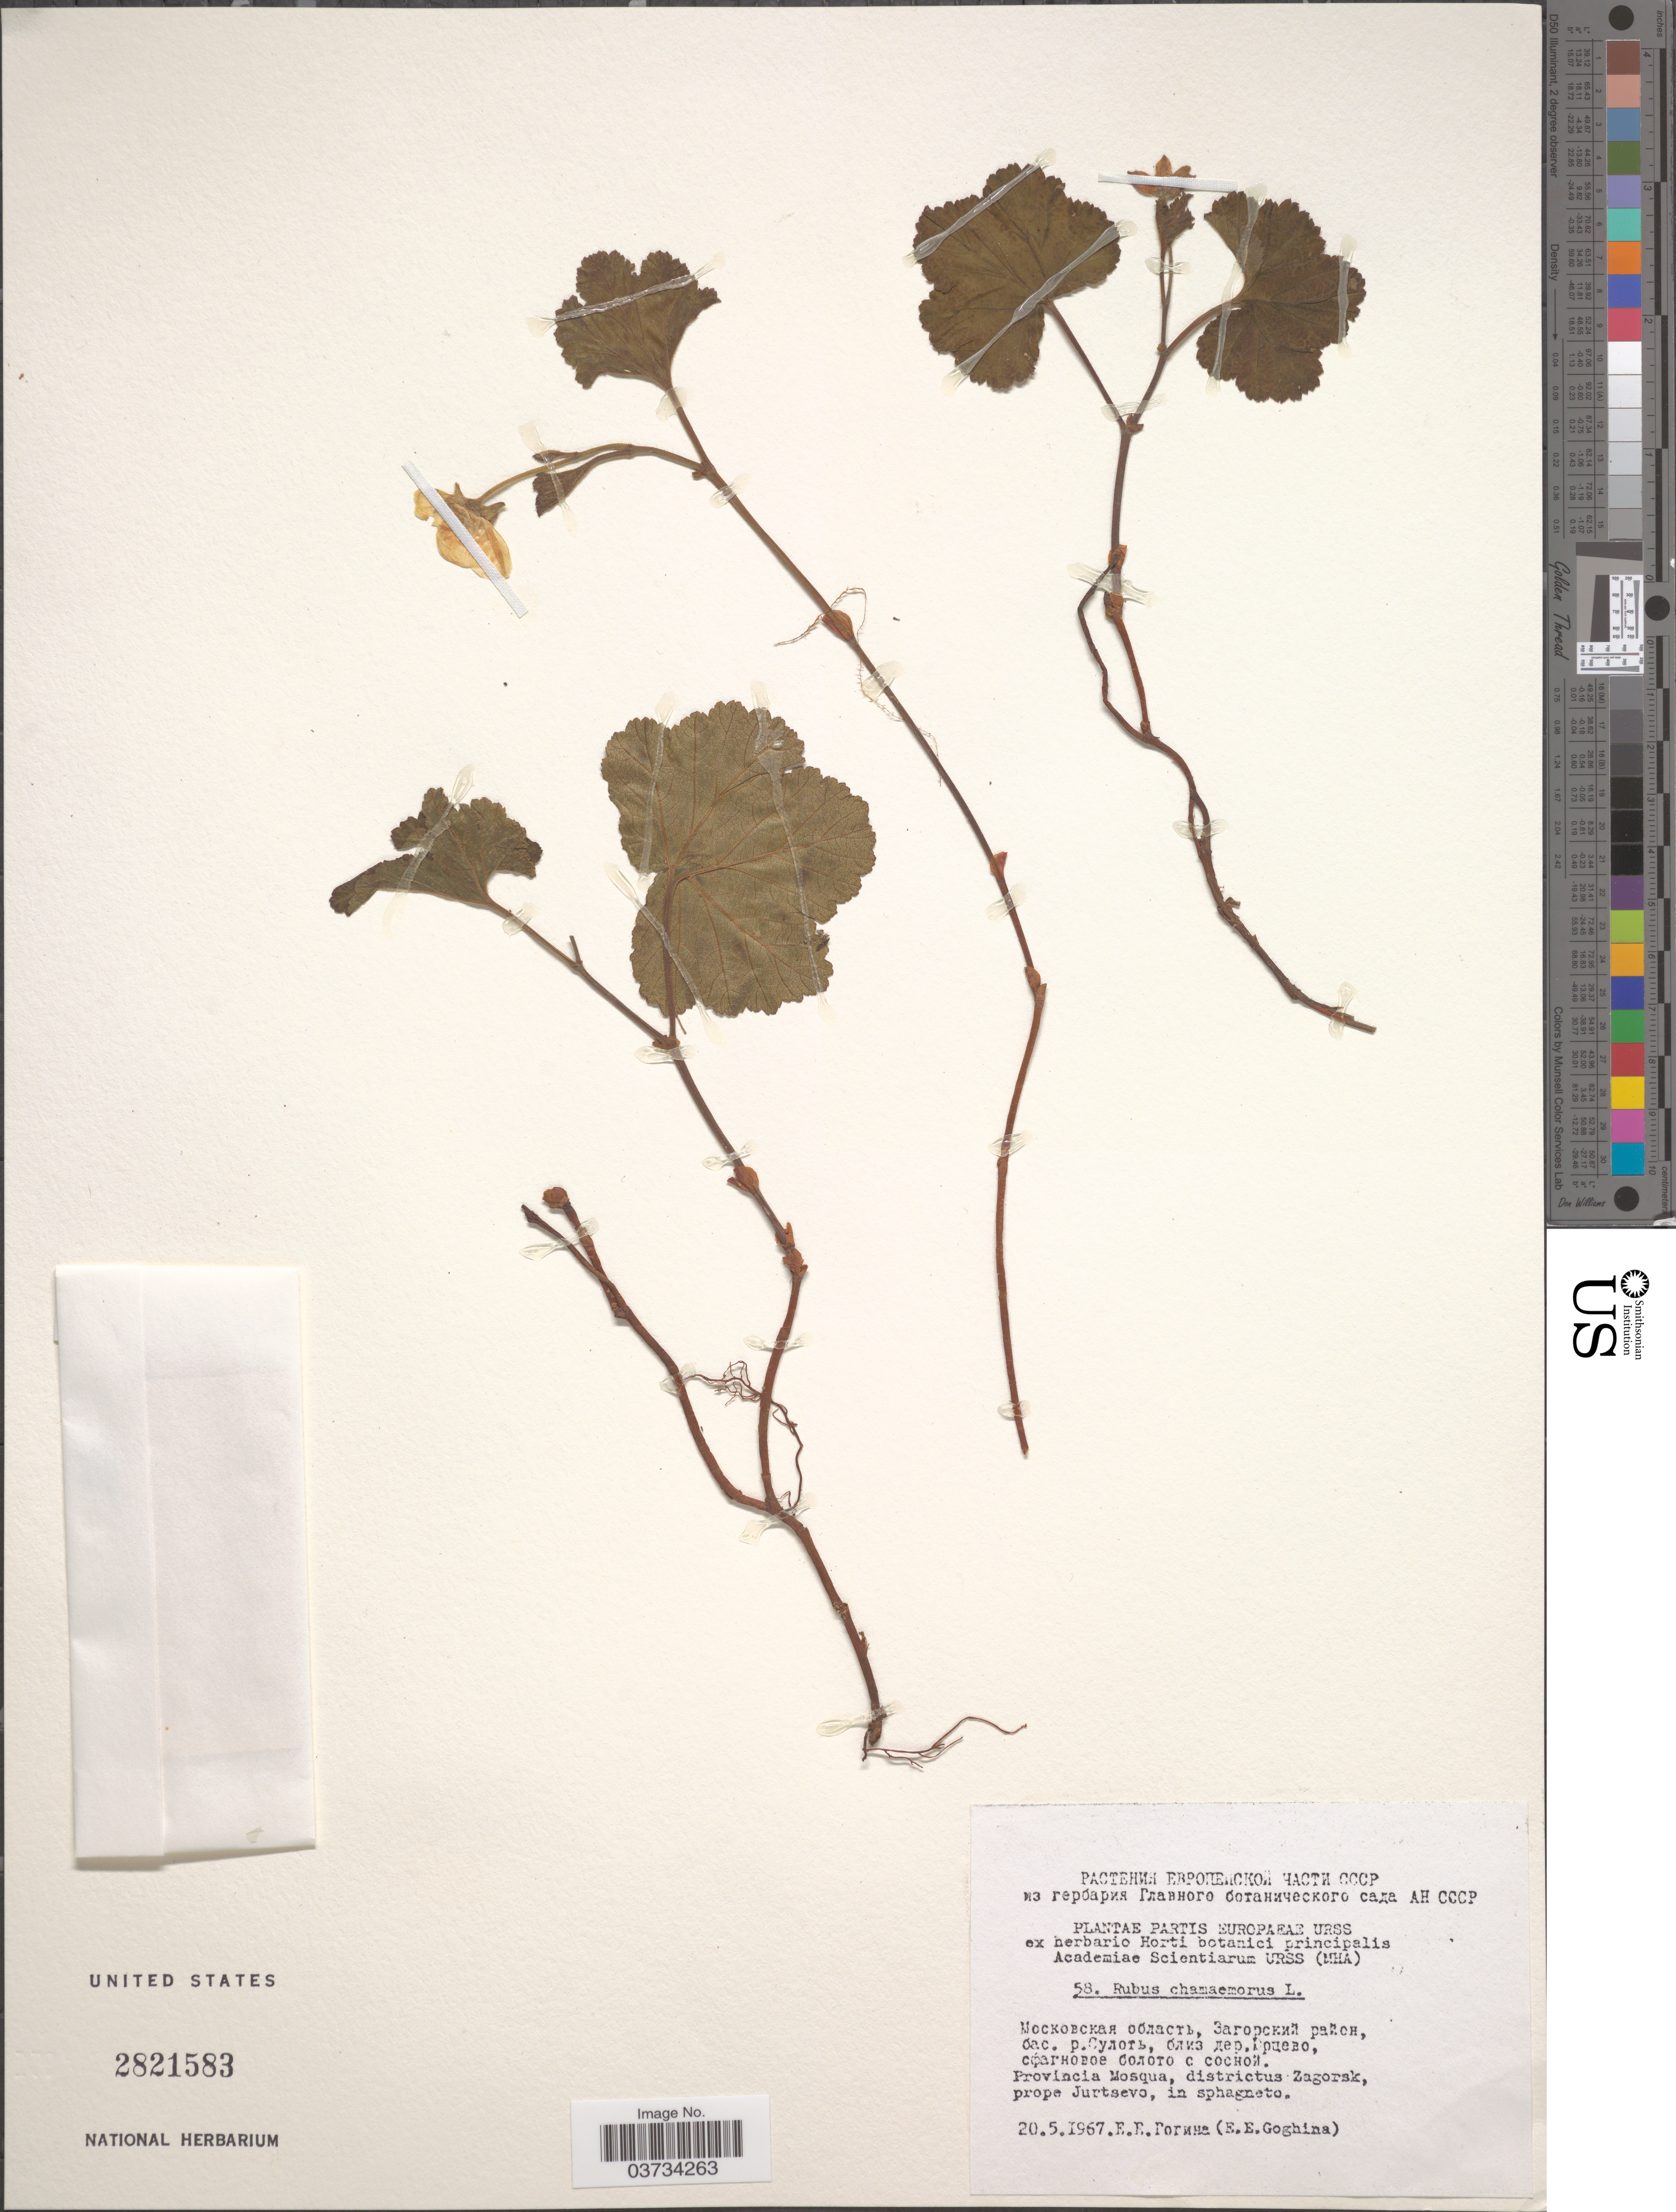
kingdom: Plantae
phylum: Tracheophyta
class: Magnoliopsida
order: Rosales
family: Rosaceae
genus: Rubus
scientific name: Rubus chamaemorus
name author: L.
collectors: E. Goghina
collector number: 58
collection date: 1967-05-20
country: Russian Federation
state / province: Moscow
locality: Partis Europaeae URSS. [unsure placement] Provincia Mosqua, districtus Zagorsk, prope Jurtsevo, in sphagneto.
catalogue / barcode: US 2821583